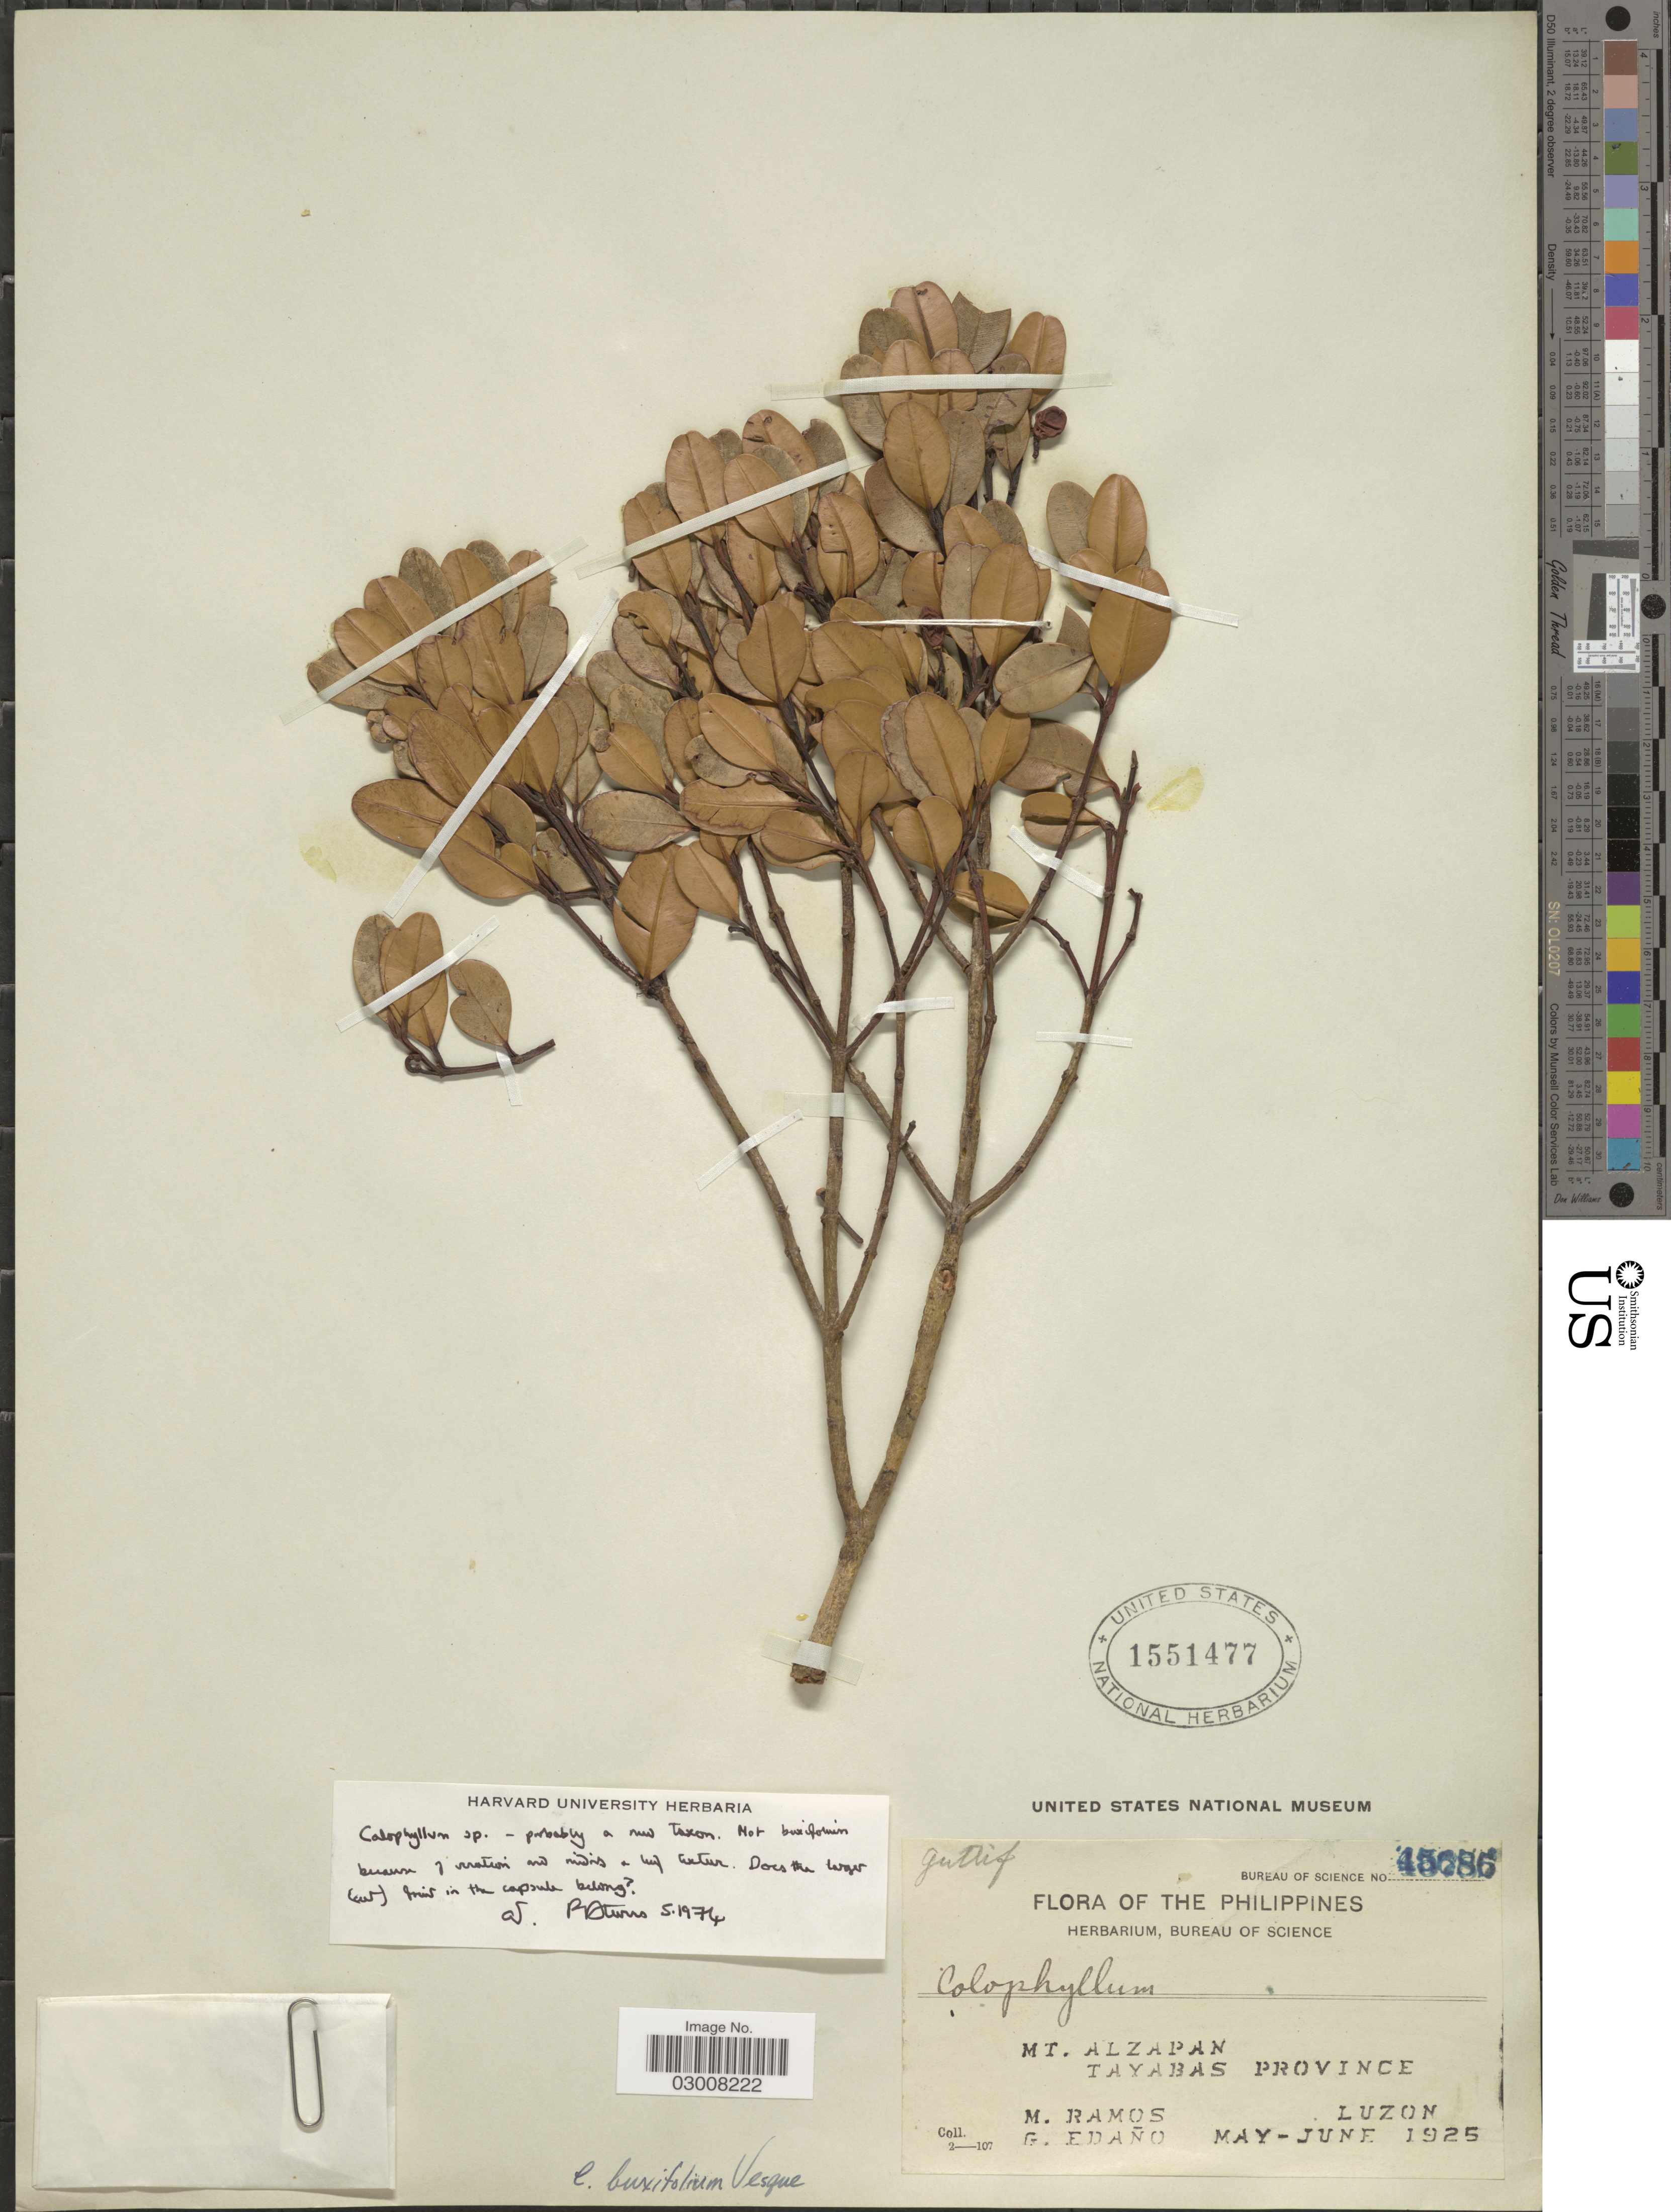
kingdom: Plantae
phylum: Tracheophyta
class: Magnoliopsida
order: Malpighiales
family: Calophyllaceae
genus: Calophyllum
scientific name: Calophyllum sp.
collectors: M. Ramos & G. Edaño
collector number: Bureau of Science 45086*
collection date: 1925-05/1925-06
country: Philippines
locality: Mt. Alzapan, Tayabas Province.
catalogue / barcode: US 1551477